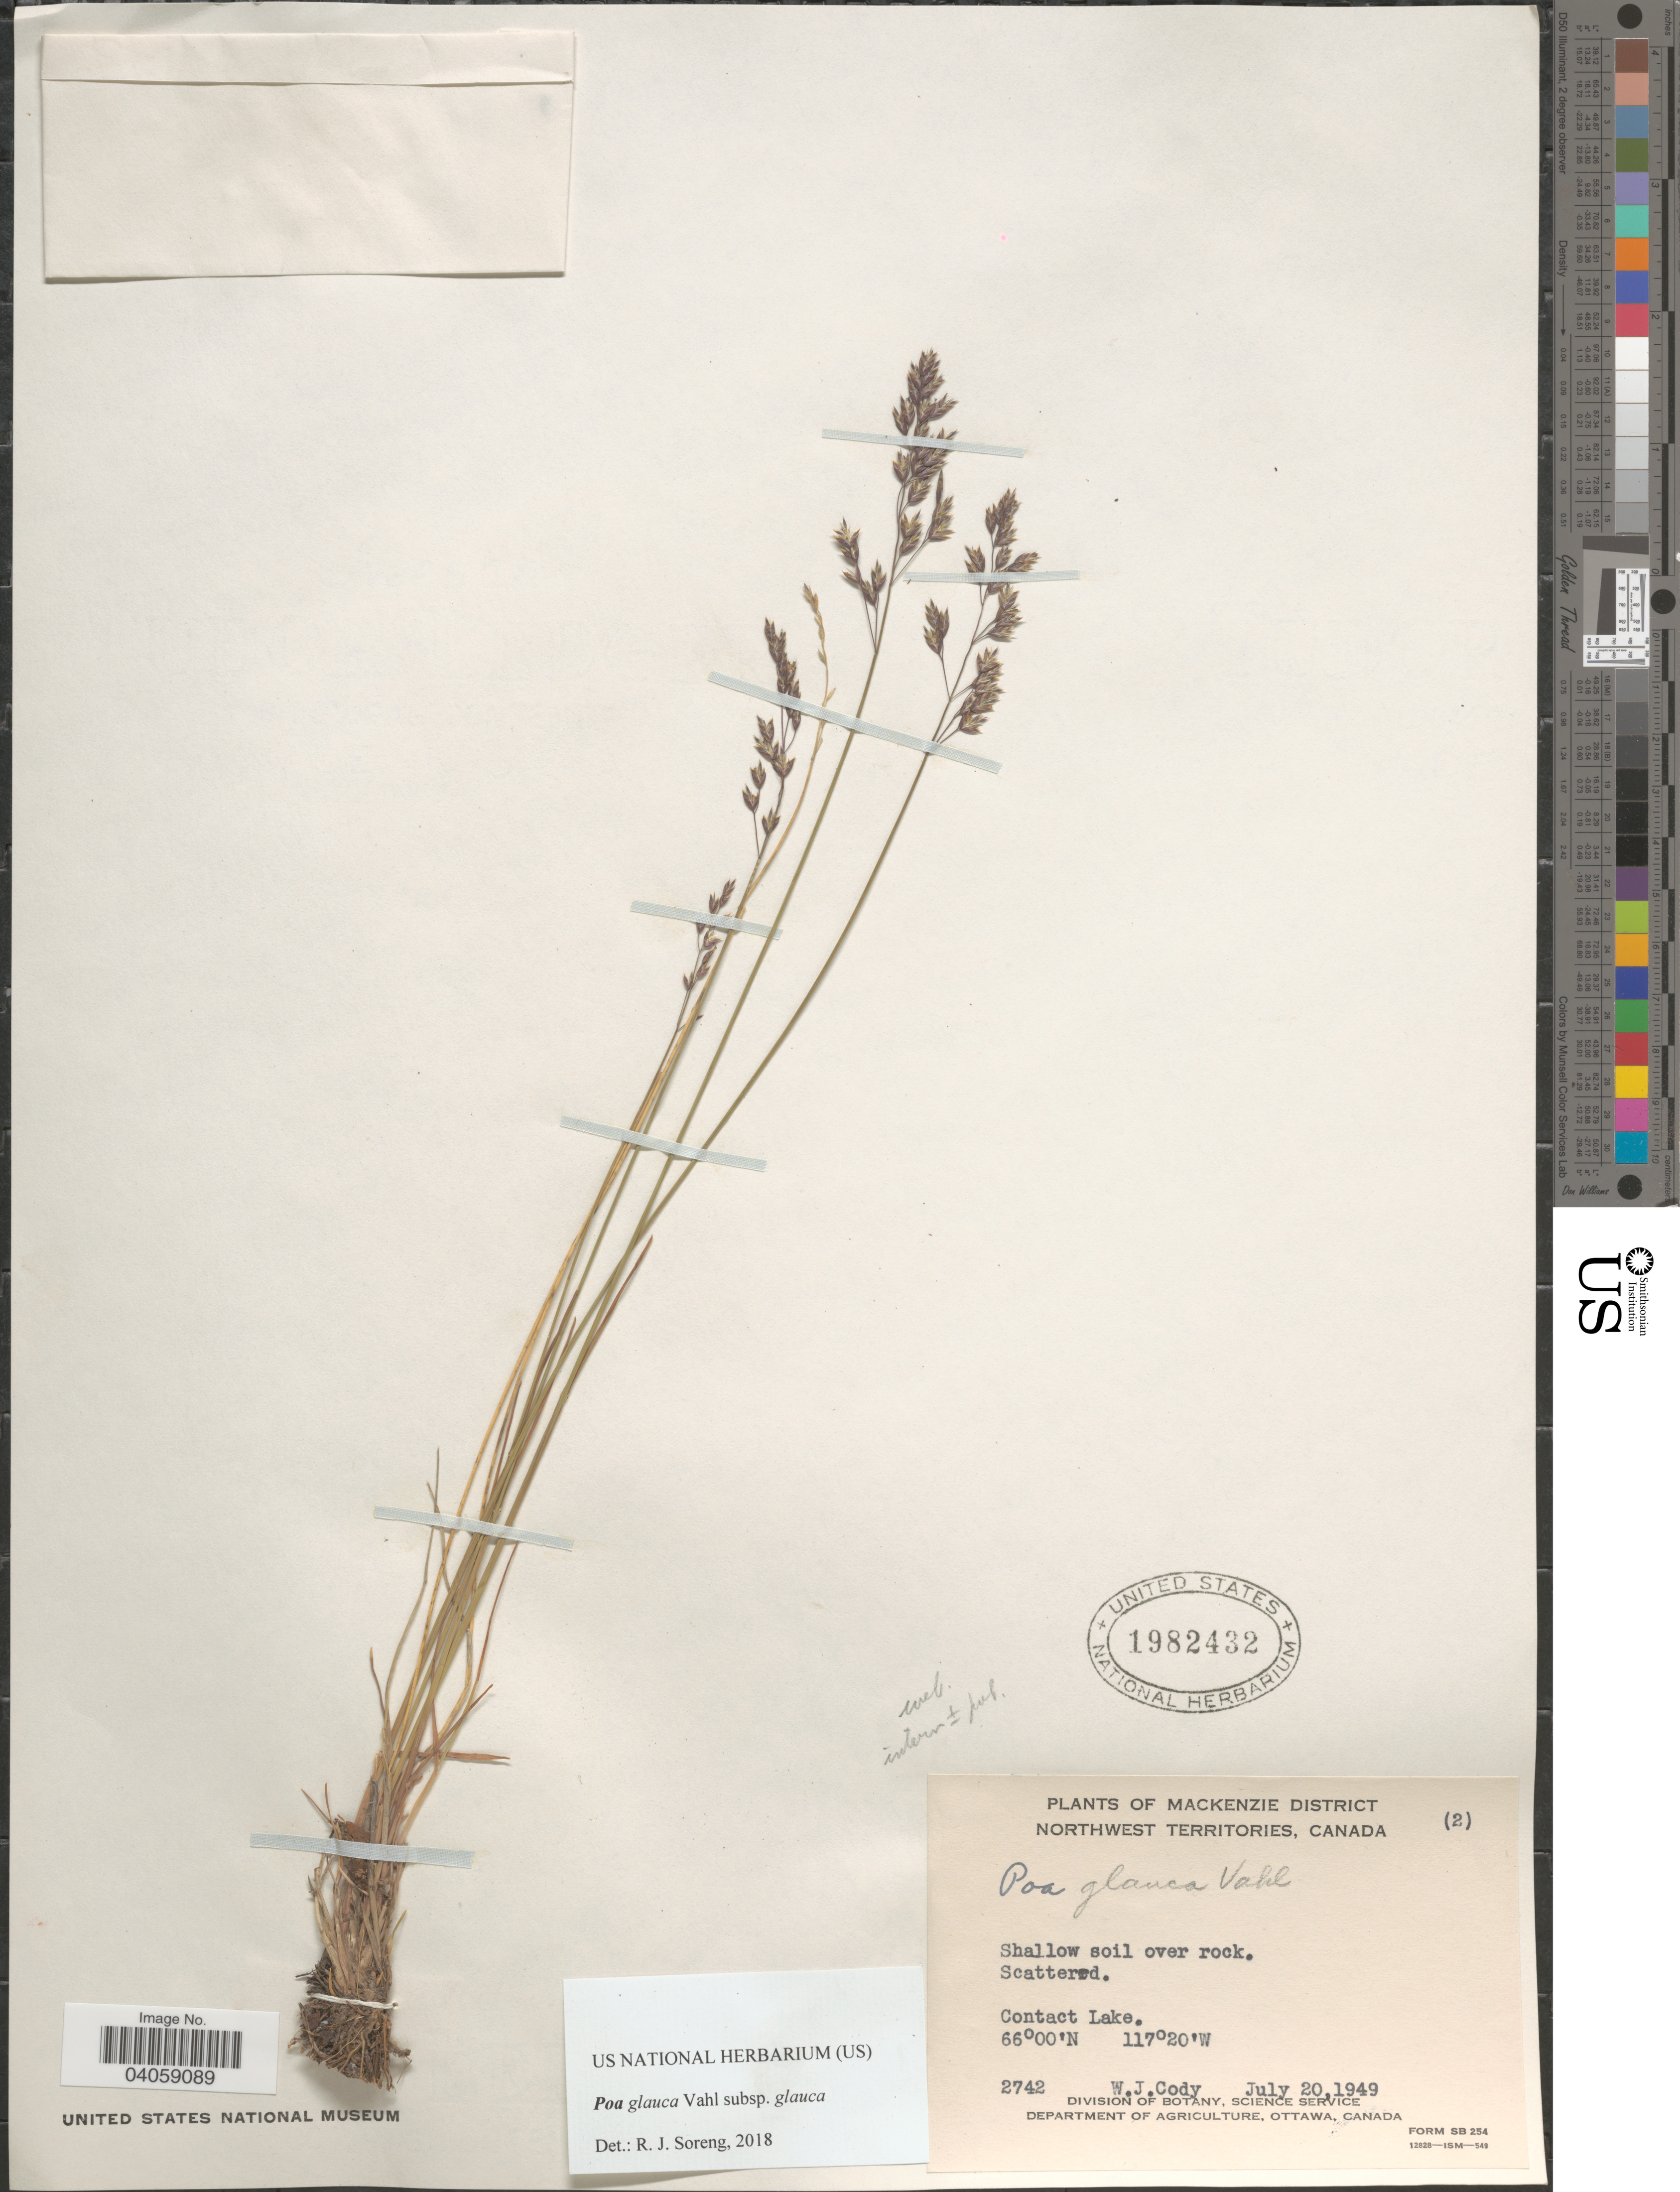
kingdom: Plantae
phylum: Tracheophyta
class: Liliopsida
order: Poales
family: Poaceae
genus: Poa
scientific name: Poa glauca subsp. glauca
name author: Vahl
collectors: W. Cody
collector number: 2742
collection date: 1949-07-20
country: Canada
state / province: Northwest Territories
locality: Mackenzie District. Contact Lake.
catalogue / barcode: US 1982432